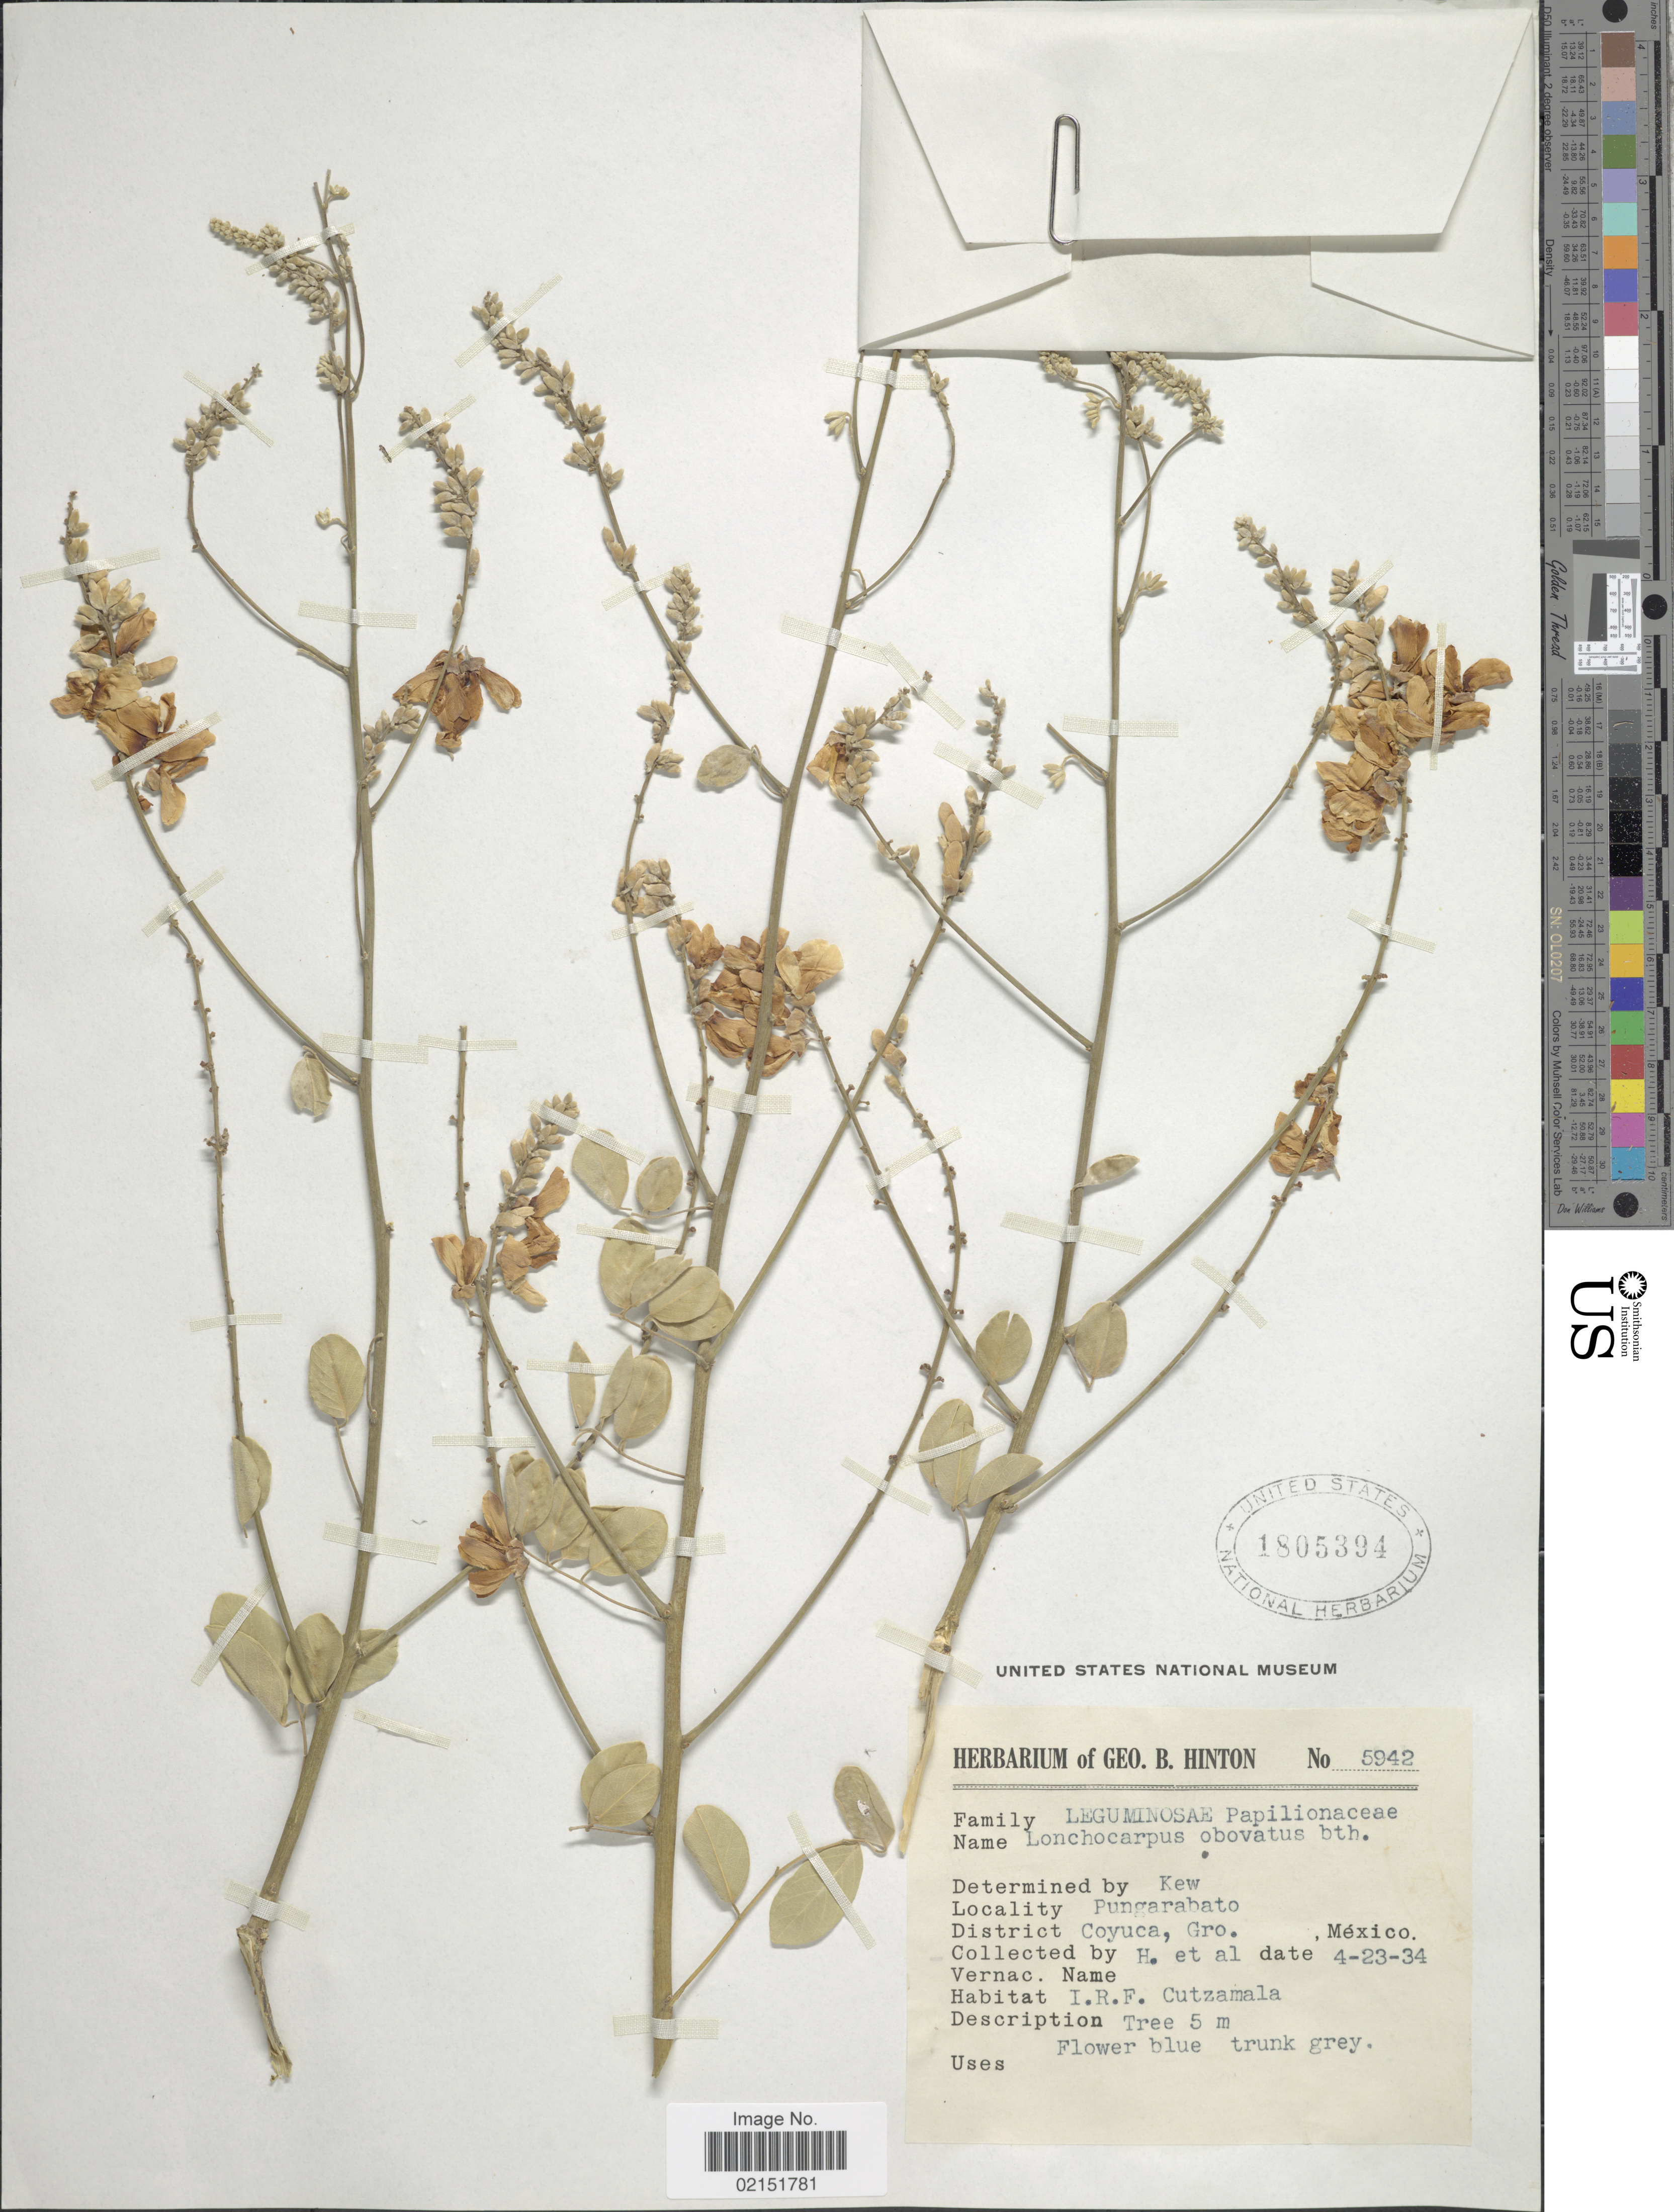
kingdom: Plantae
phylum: Tracheophyta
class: Magnoliopsida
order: Fabales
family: Fabaceae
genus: Lonchocarpus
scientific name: Lonchocarpus obovatus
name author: Benth.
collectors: G. B. Hinton & et al.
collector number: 5942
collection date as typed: Transcribed d/m/y: 23/4/34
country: Mexico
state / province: Guerrero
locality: Pungarabato, District Coyuca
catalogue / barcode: US 1805394